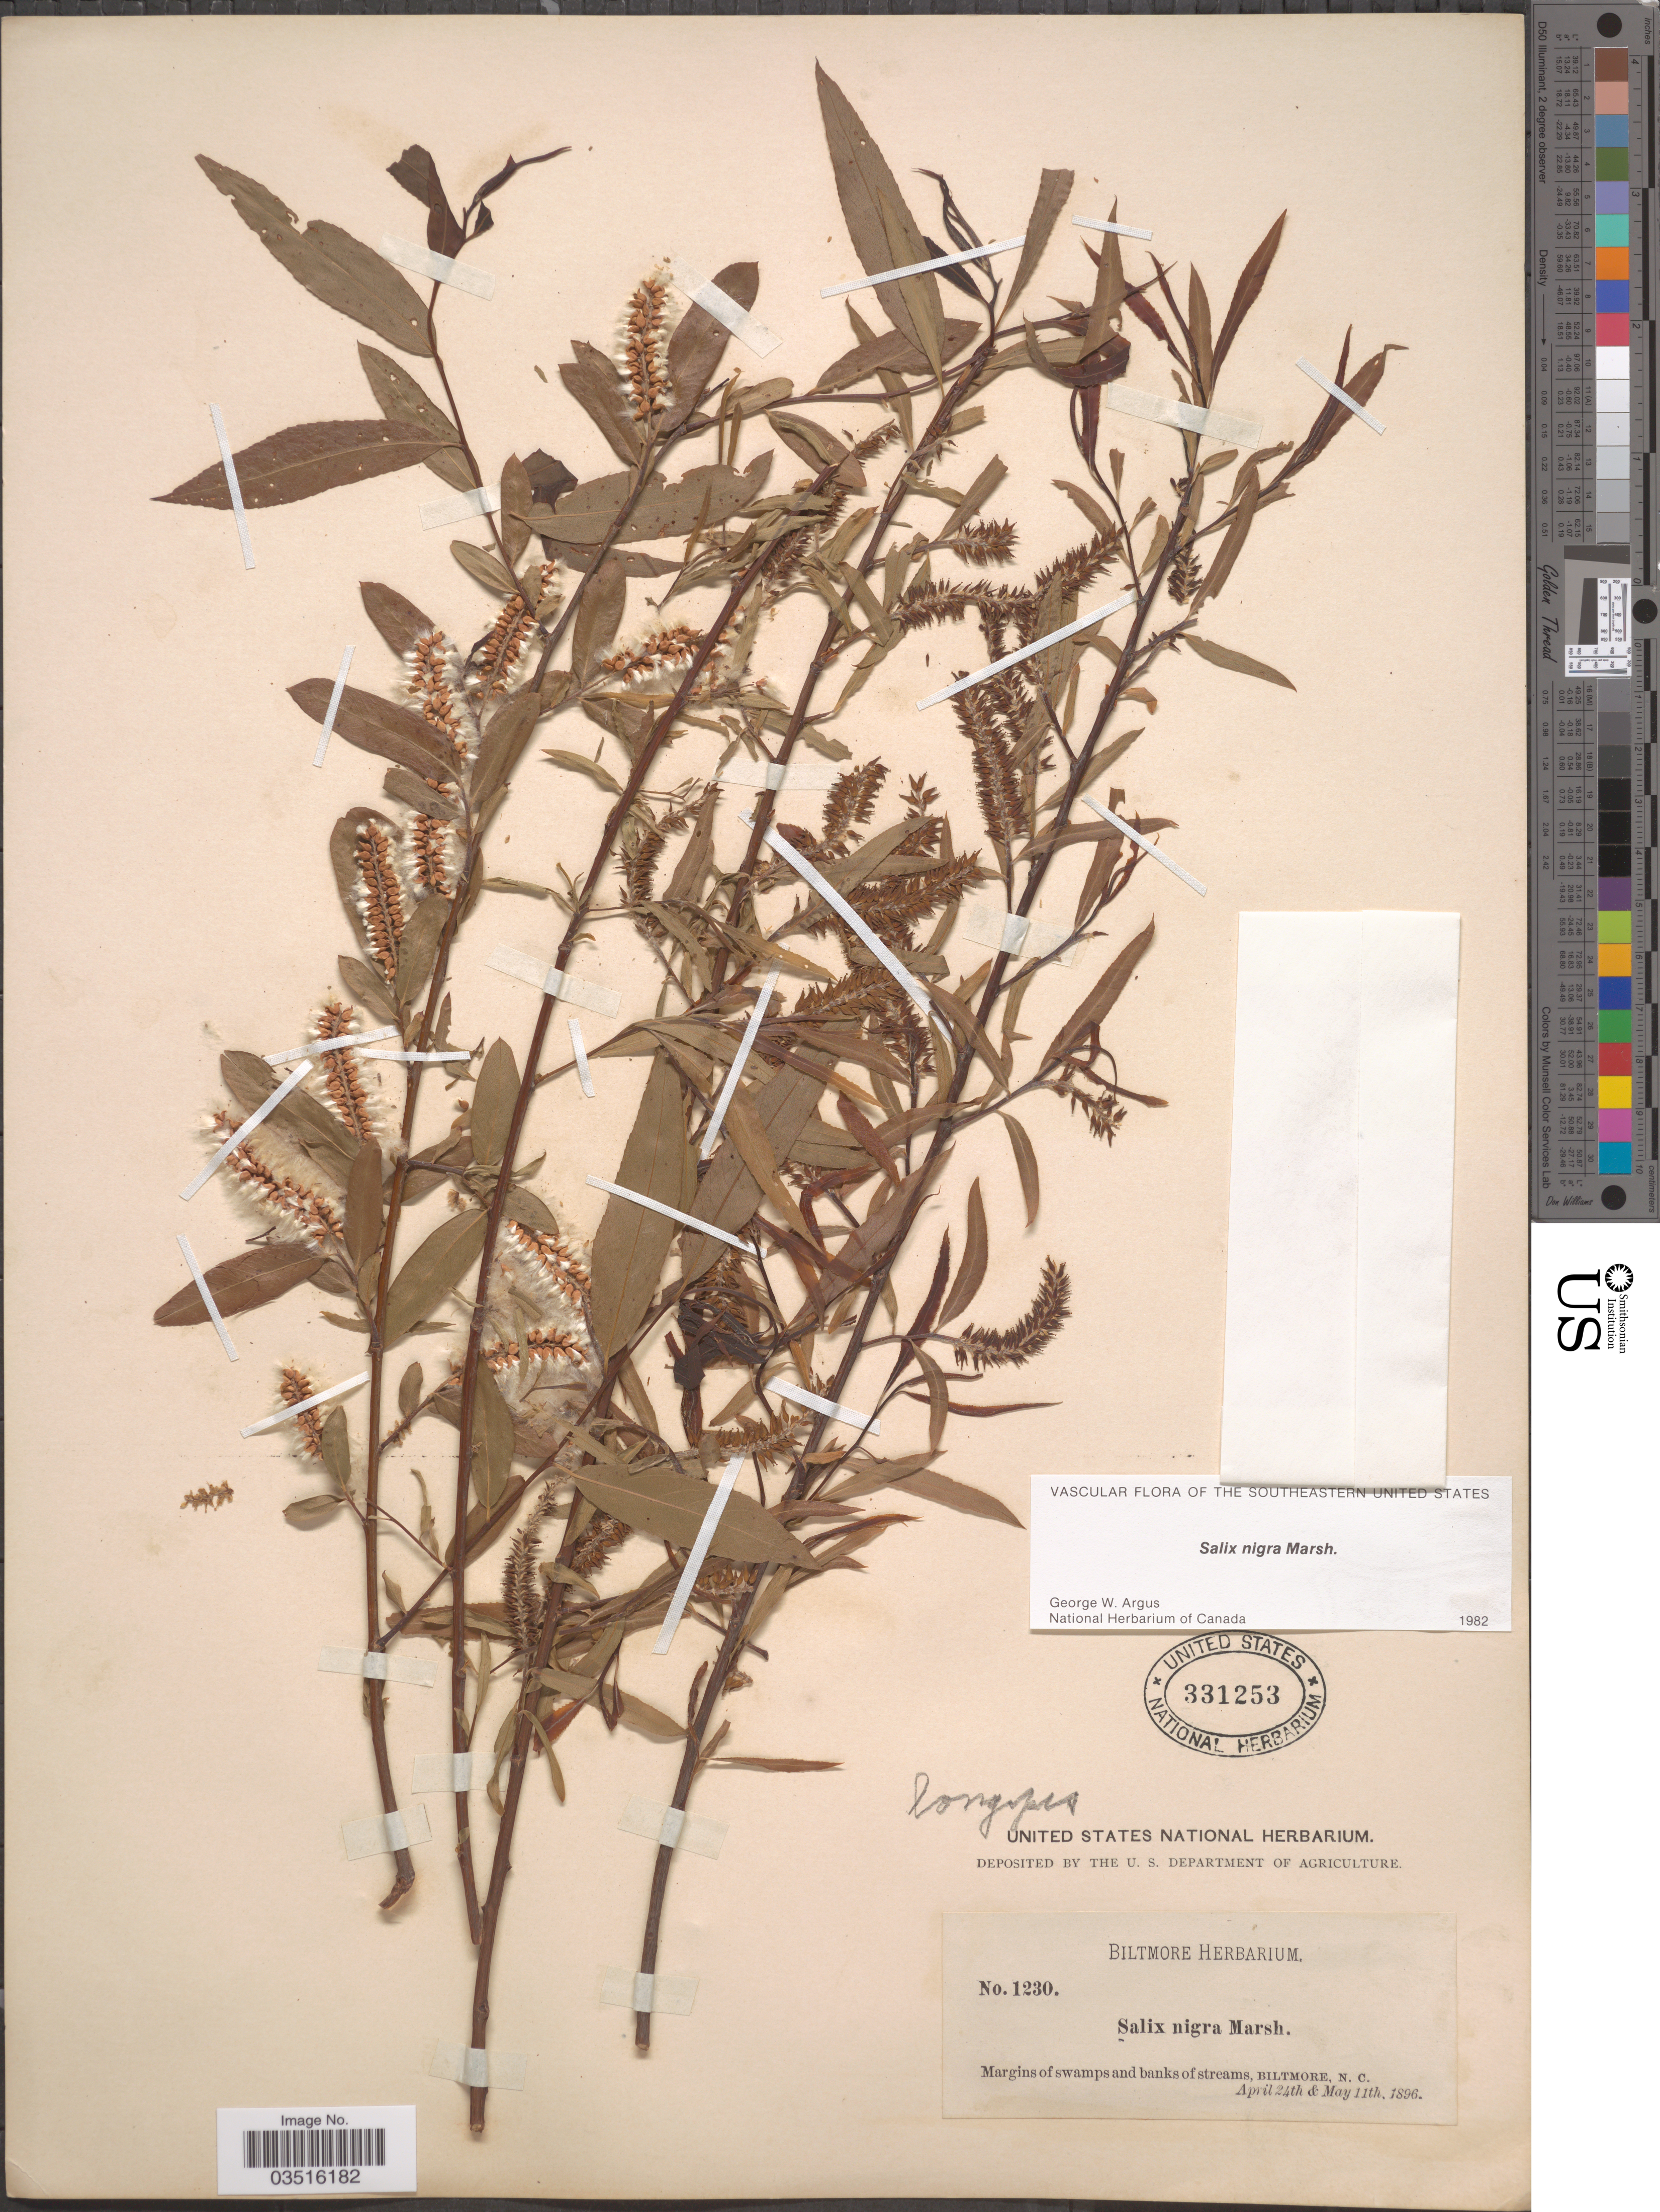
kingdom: Plantae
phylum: Tracheophyta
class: Magnoliopsida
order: Malpighiales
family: Salicaceae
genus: Salix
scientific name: Salix nigra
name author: Marshall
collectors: ex herb. Biltmore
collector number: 1230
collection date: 1896-04-24/1896-05-11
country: United States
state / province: North Carolina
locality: Margins of swamps and banks of streams, Biltmore, N.C.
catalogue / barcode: US 331253